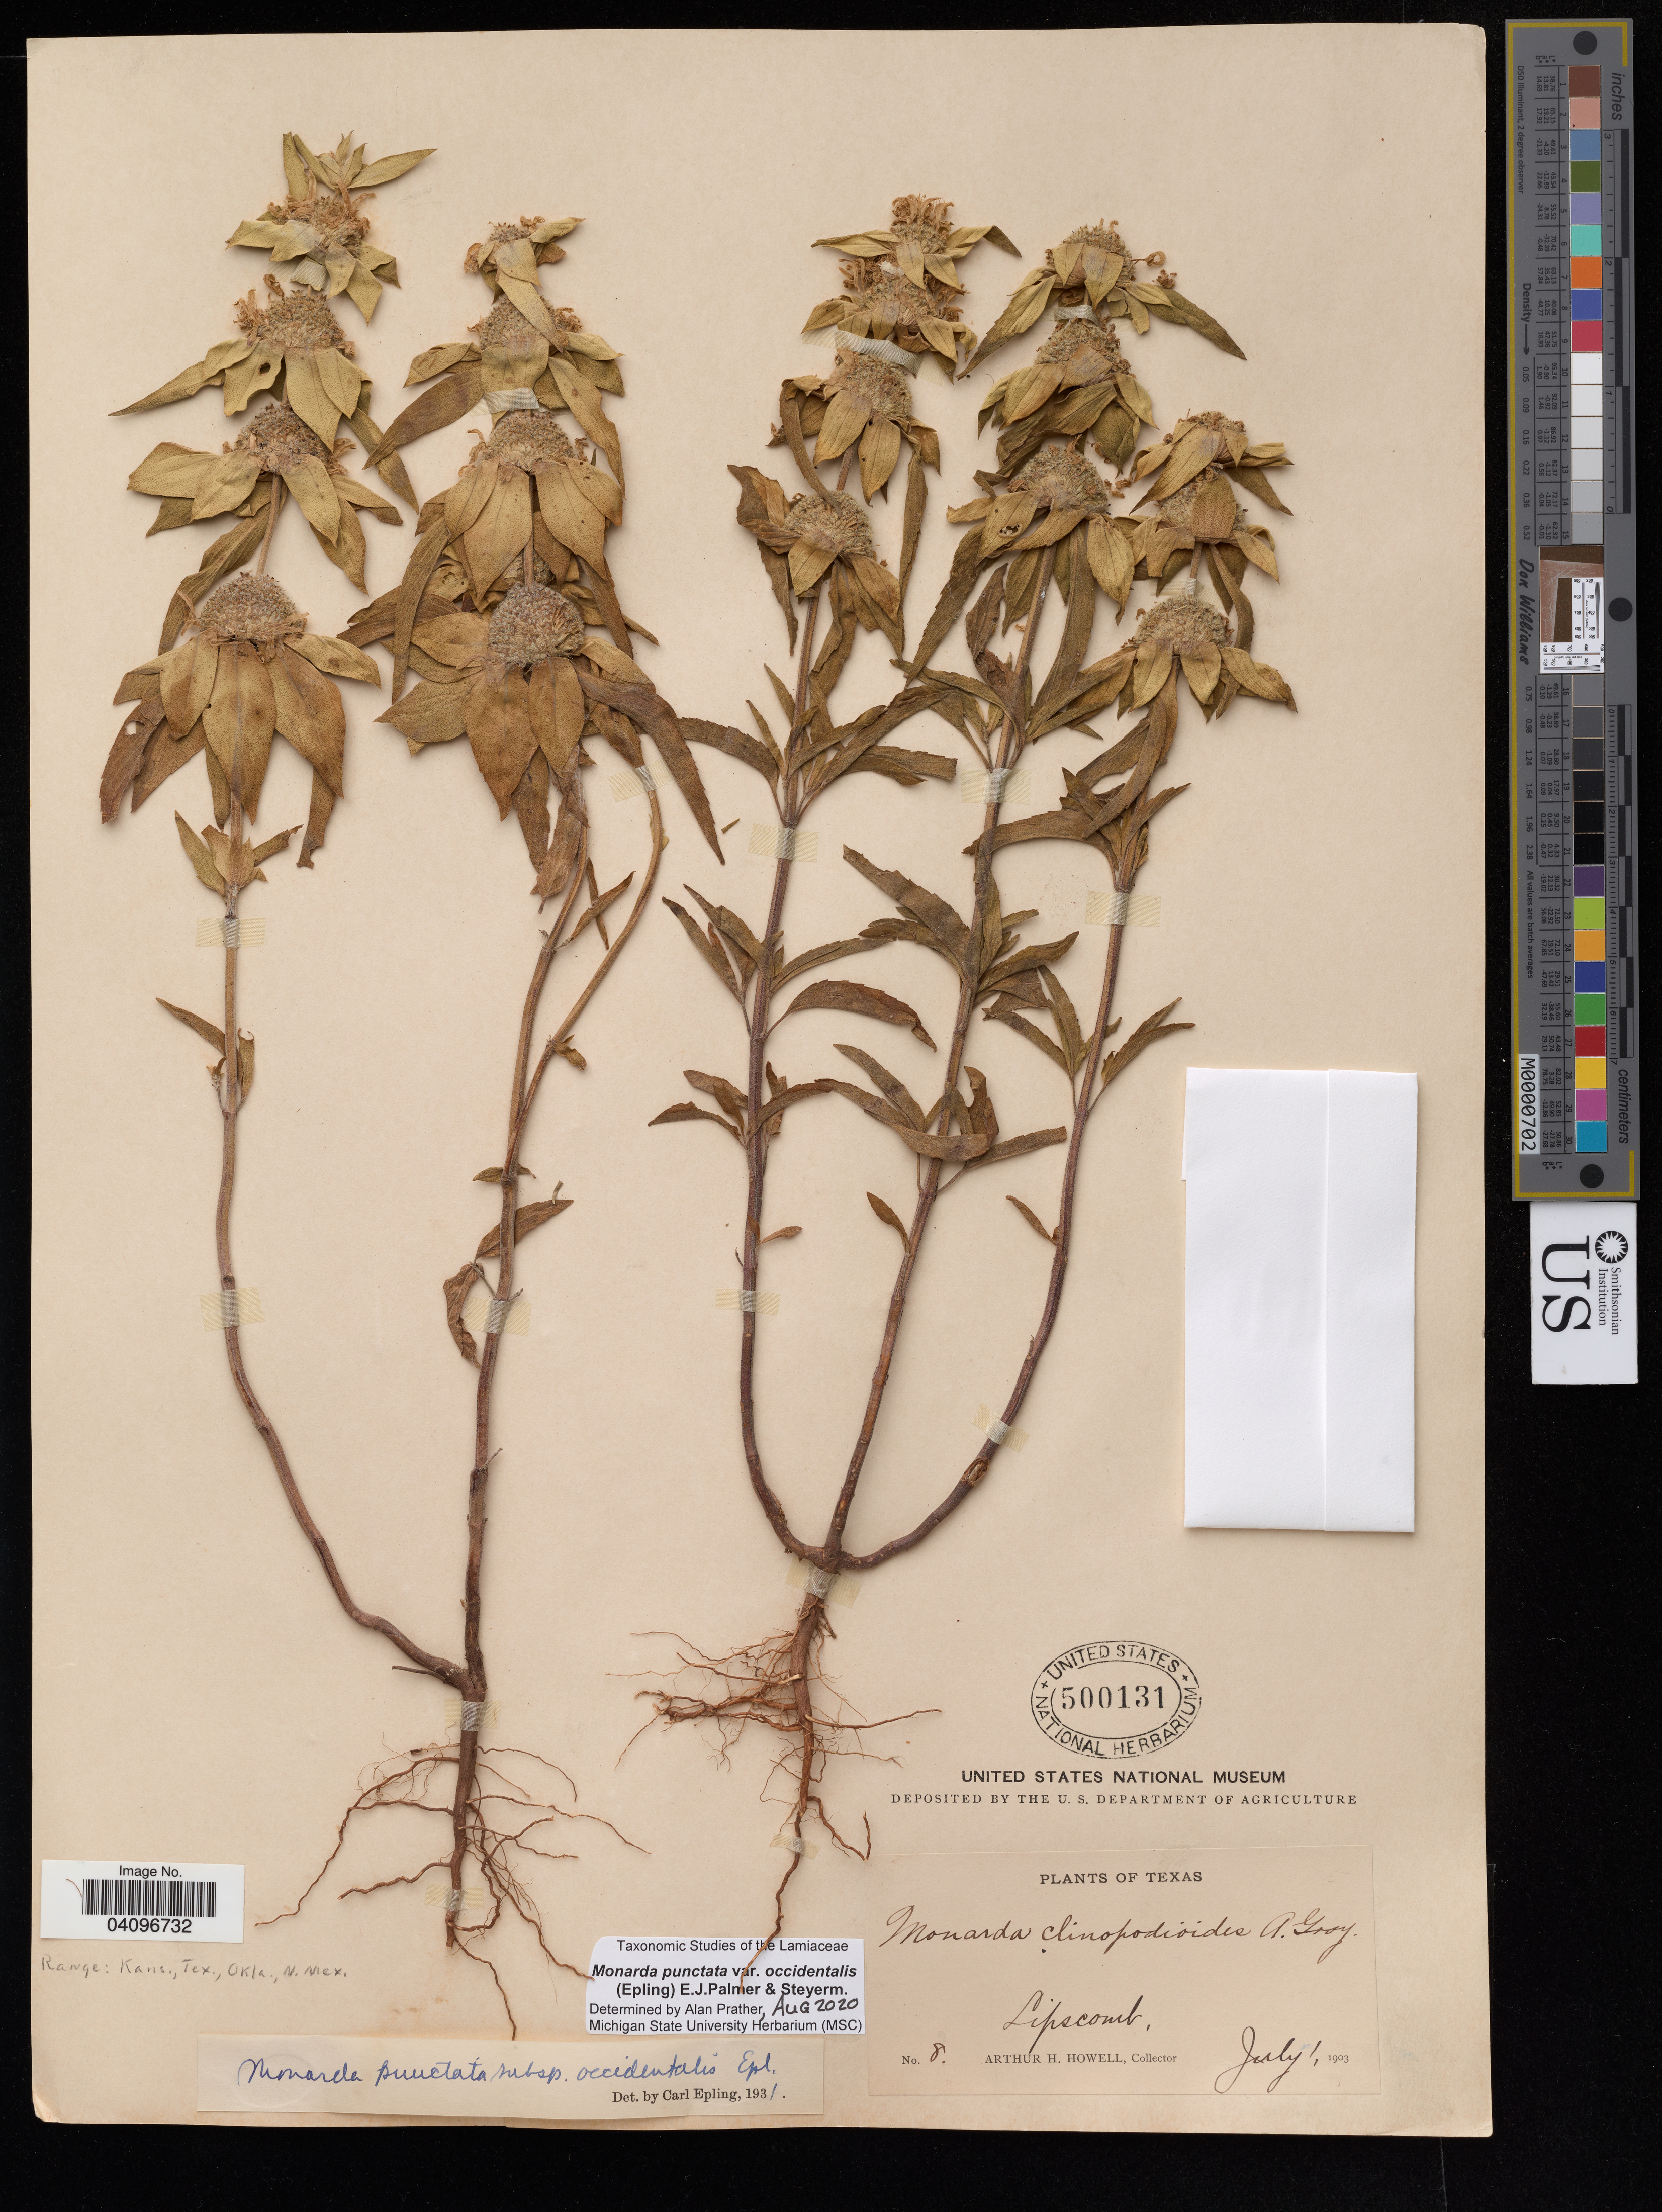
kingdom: Plantae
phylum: Tracheophyta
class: Magnoliopsida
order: Lamiales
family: Lamiaceae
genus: Monarda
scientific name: Monarda punctata var. occidentalis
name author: (Epling) E.J. Palmer & Steyerm.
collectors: A. H. Howell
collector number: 8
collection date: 1903-07-01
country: United States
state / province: Texas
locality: Lipscomb.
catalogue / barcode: US 500131